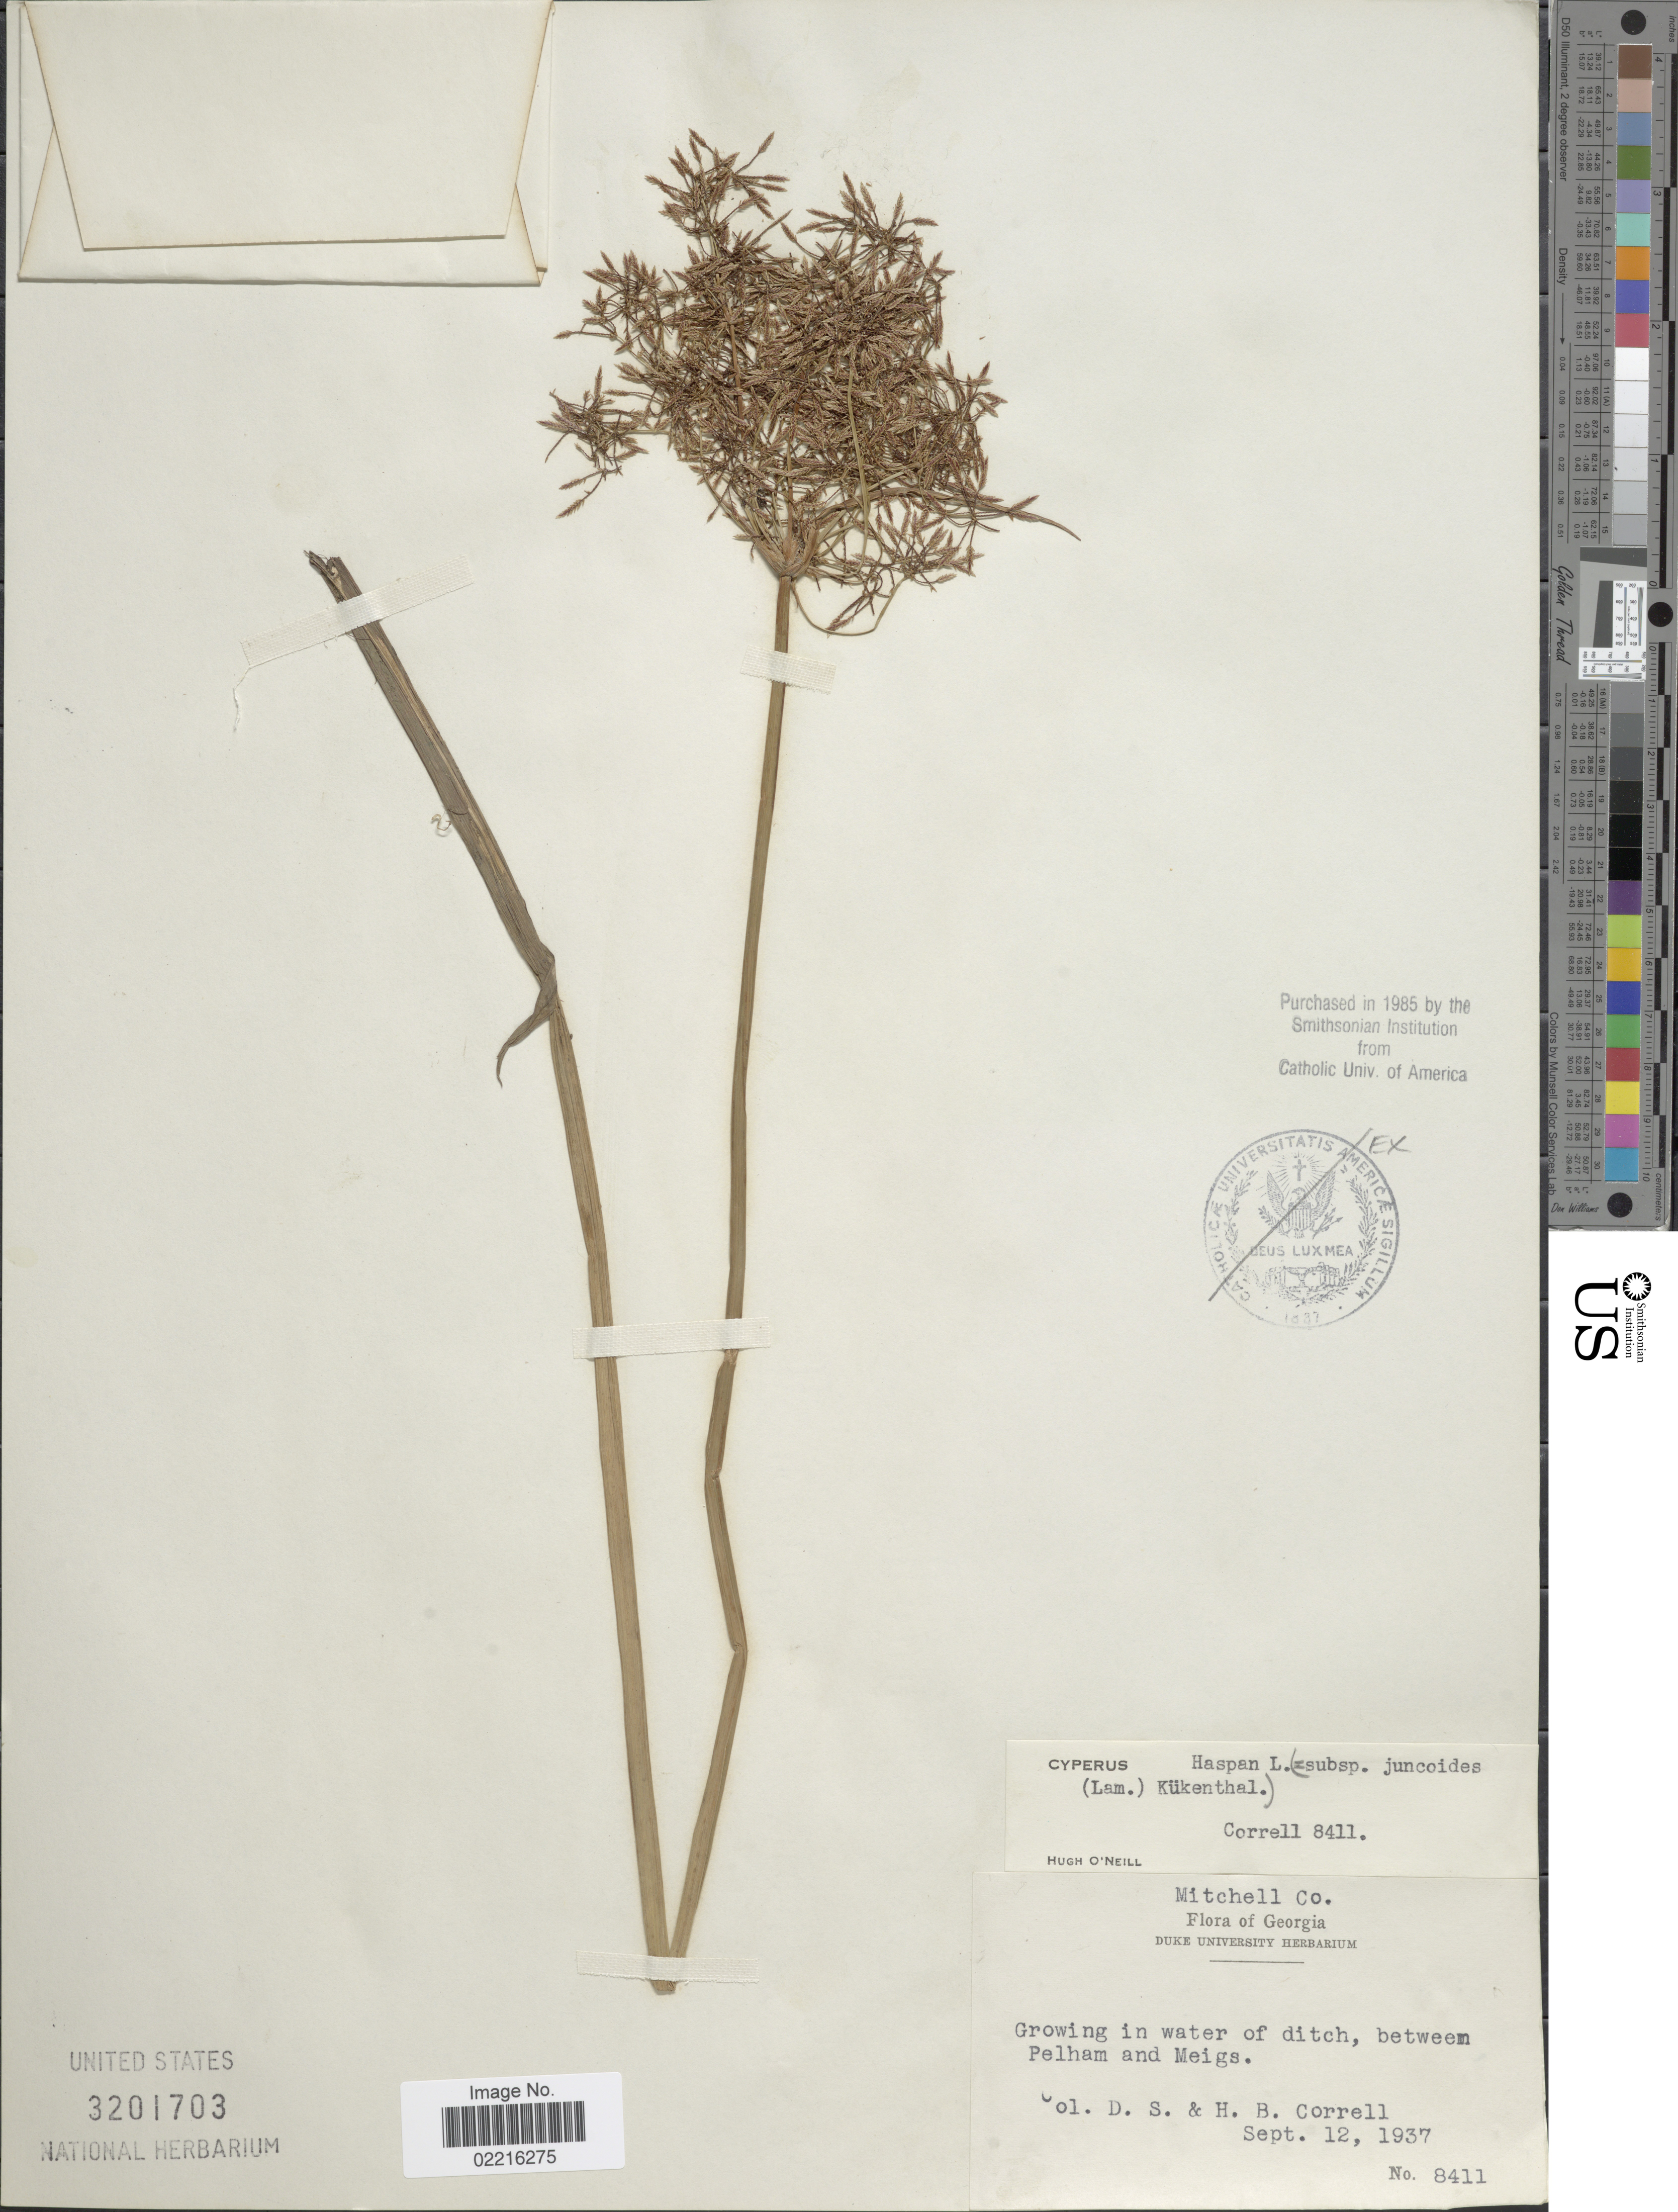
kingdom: Plantae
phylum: Tracheophyta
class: Liliopsida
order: Poales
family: Cyperaceae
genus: Cyperus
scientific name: Cyperus haspan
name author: L.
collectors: D. S. Correll & H. Correll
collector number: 8411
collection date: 1937-09-12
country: United States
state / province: Georgia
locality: Mitchell Co, between Pelham and Meigs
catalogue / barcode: US 3201703